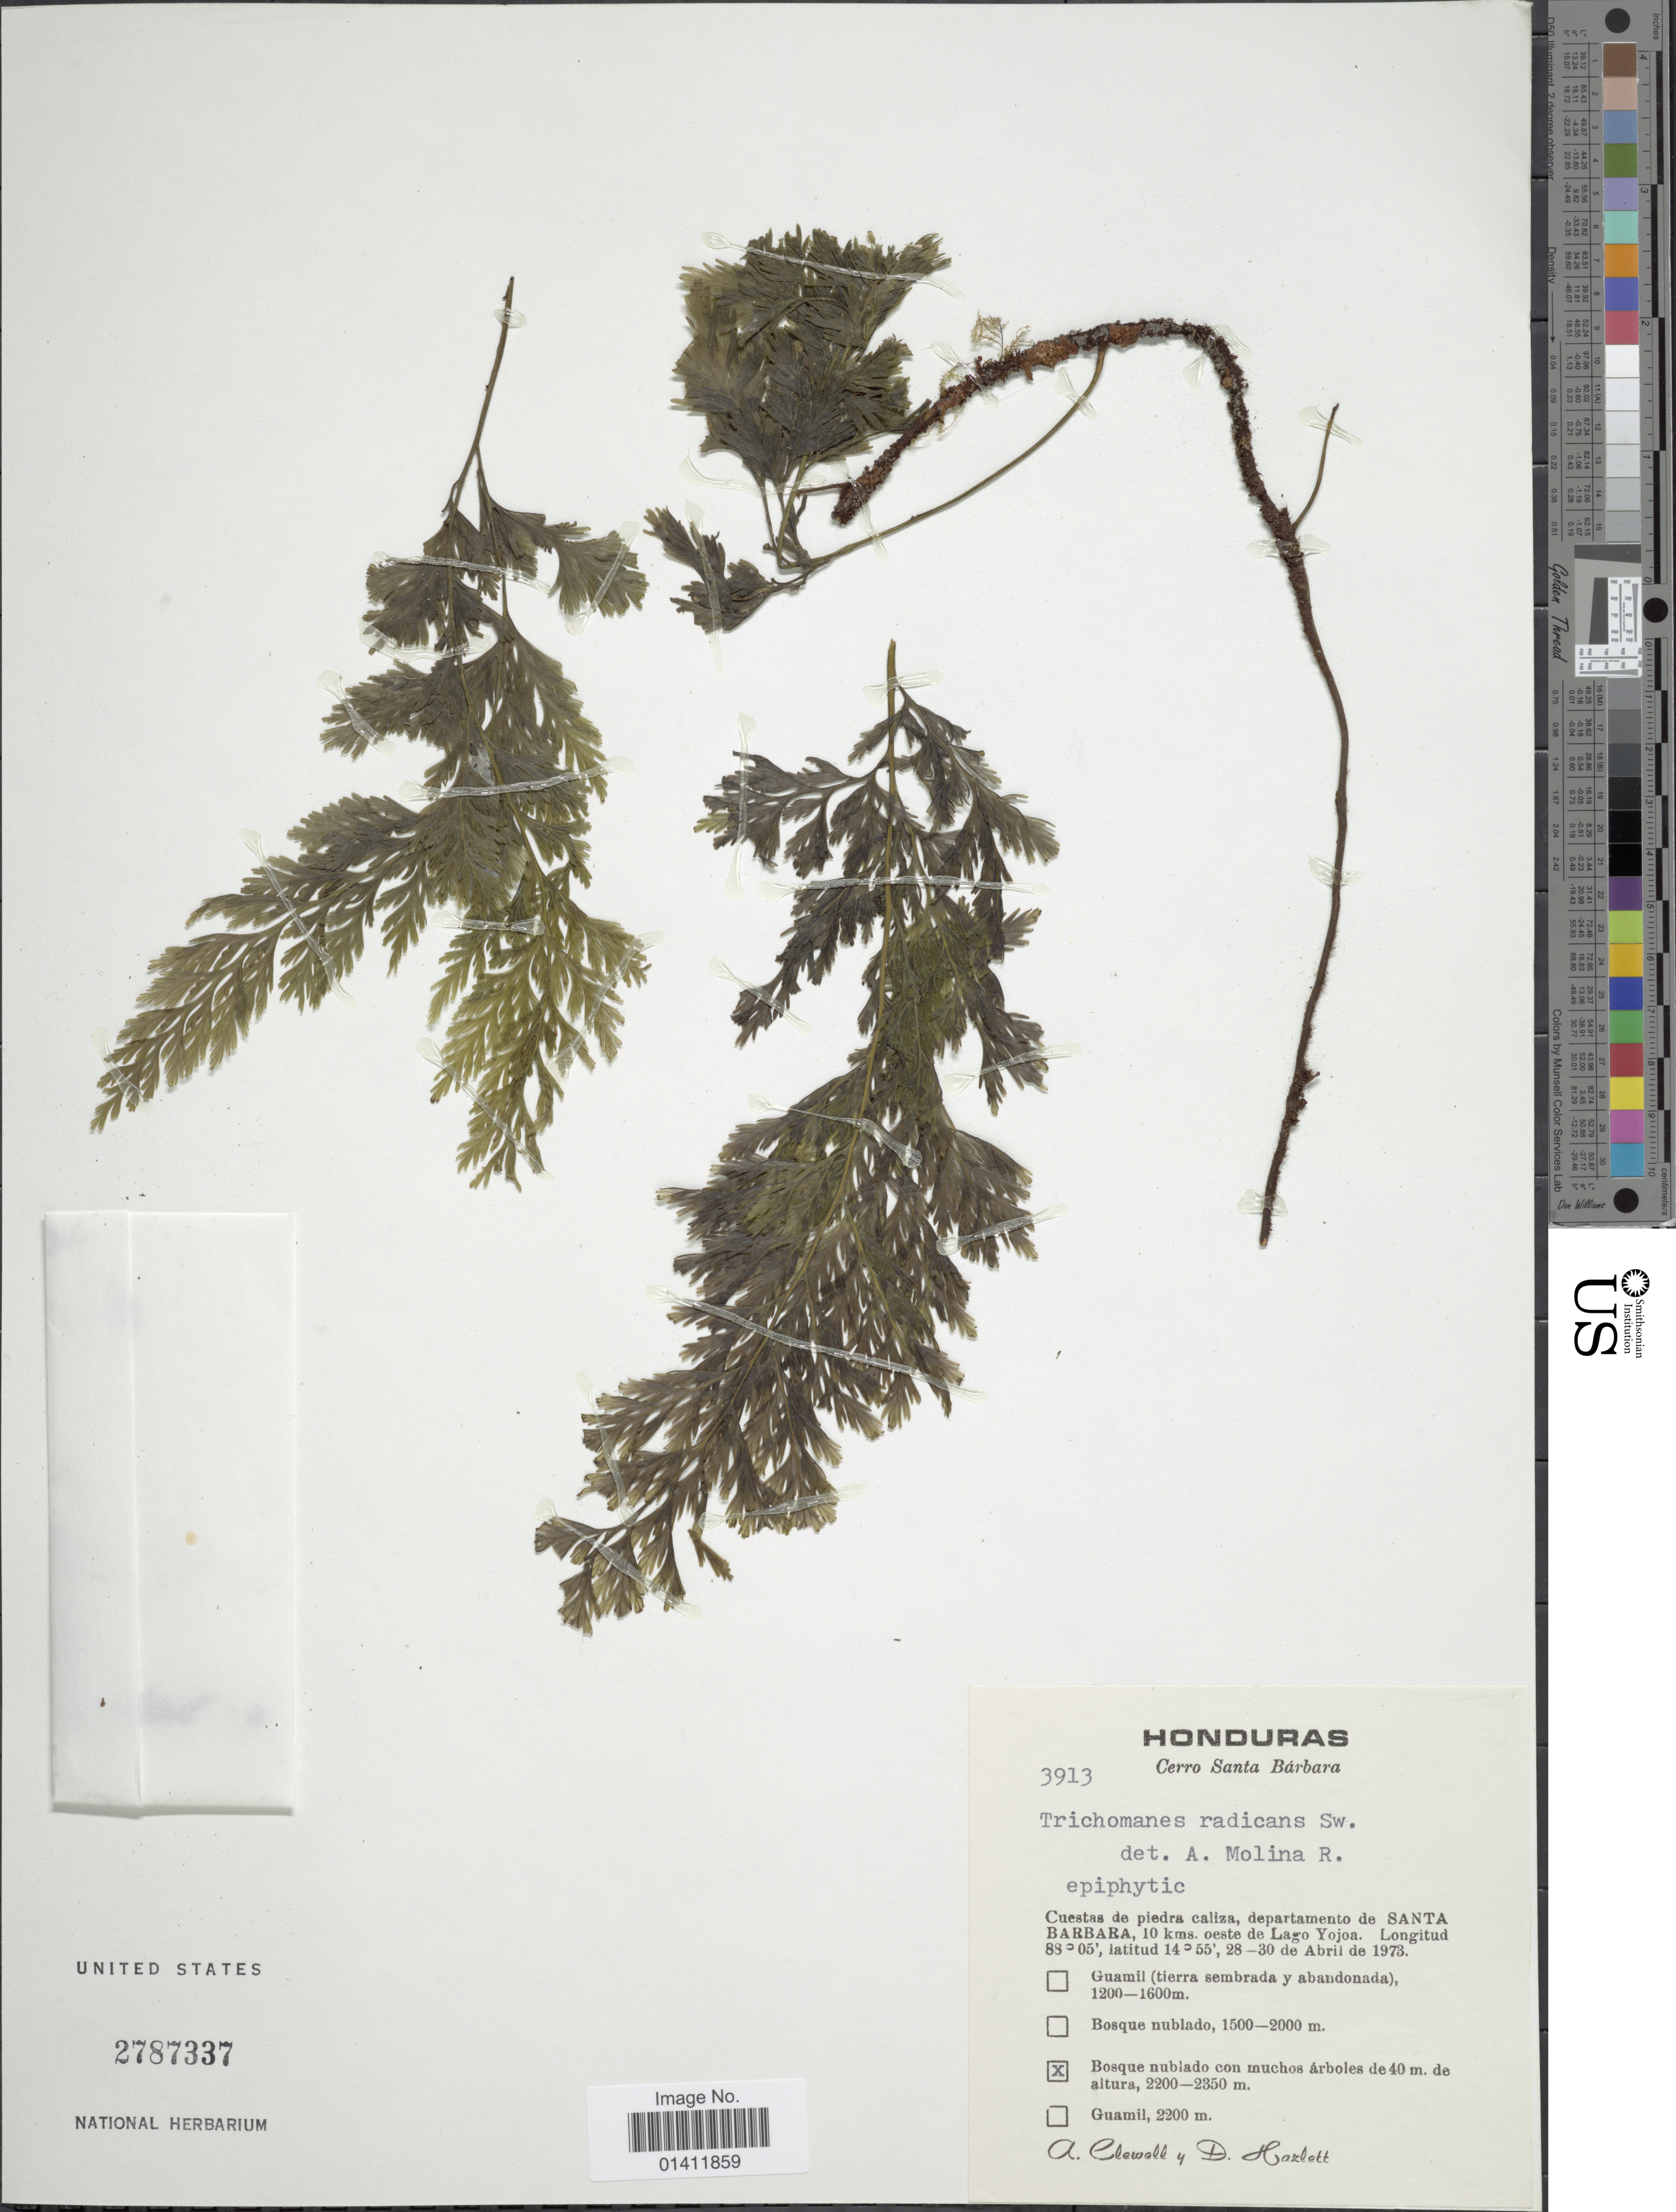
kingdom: Plantae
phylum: Tracheophyta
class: Polypodiopsida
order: Hymenophyllales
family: Hymenophyllaceae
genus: Vandenboschia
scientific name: Vandenboschia radicans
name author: (Sw.) Copel.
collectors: A. Clewell & D. Hazlett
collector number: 3913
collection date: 1973-04-28/1973-04-30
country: Honduras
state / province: Santa Bárbara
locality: Cuestas de piedra caliza, departamento de Santa Barbara, 10 kms. oeste de Lago Yojoa.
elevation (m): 2200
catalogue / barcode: US 2787337